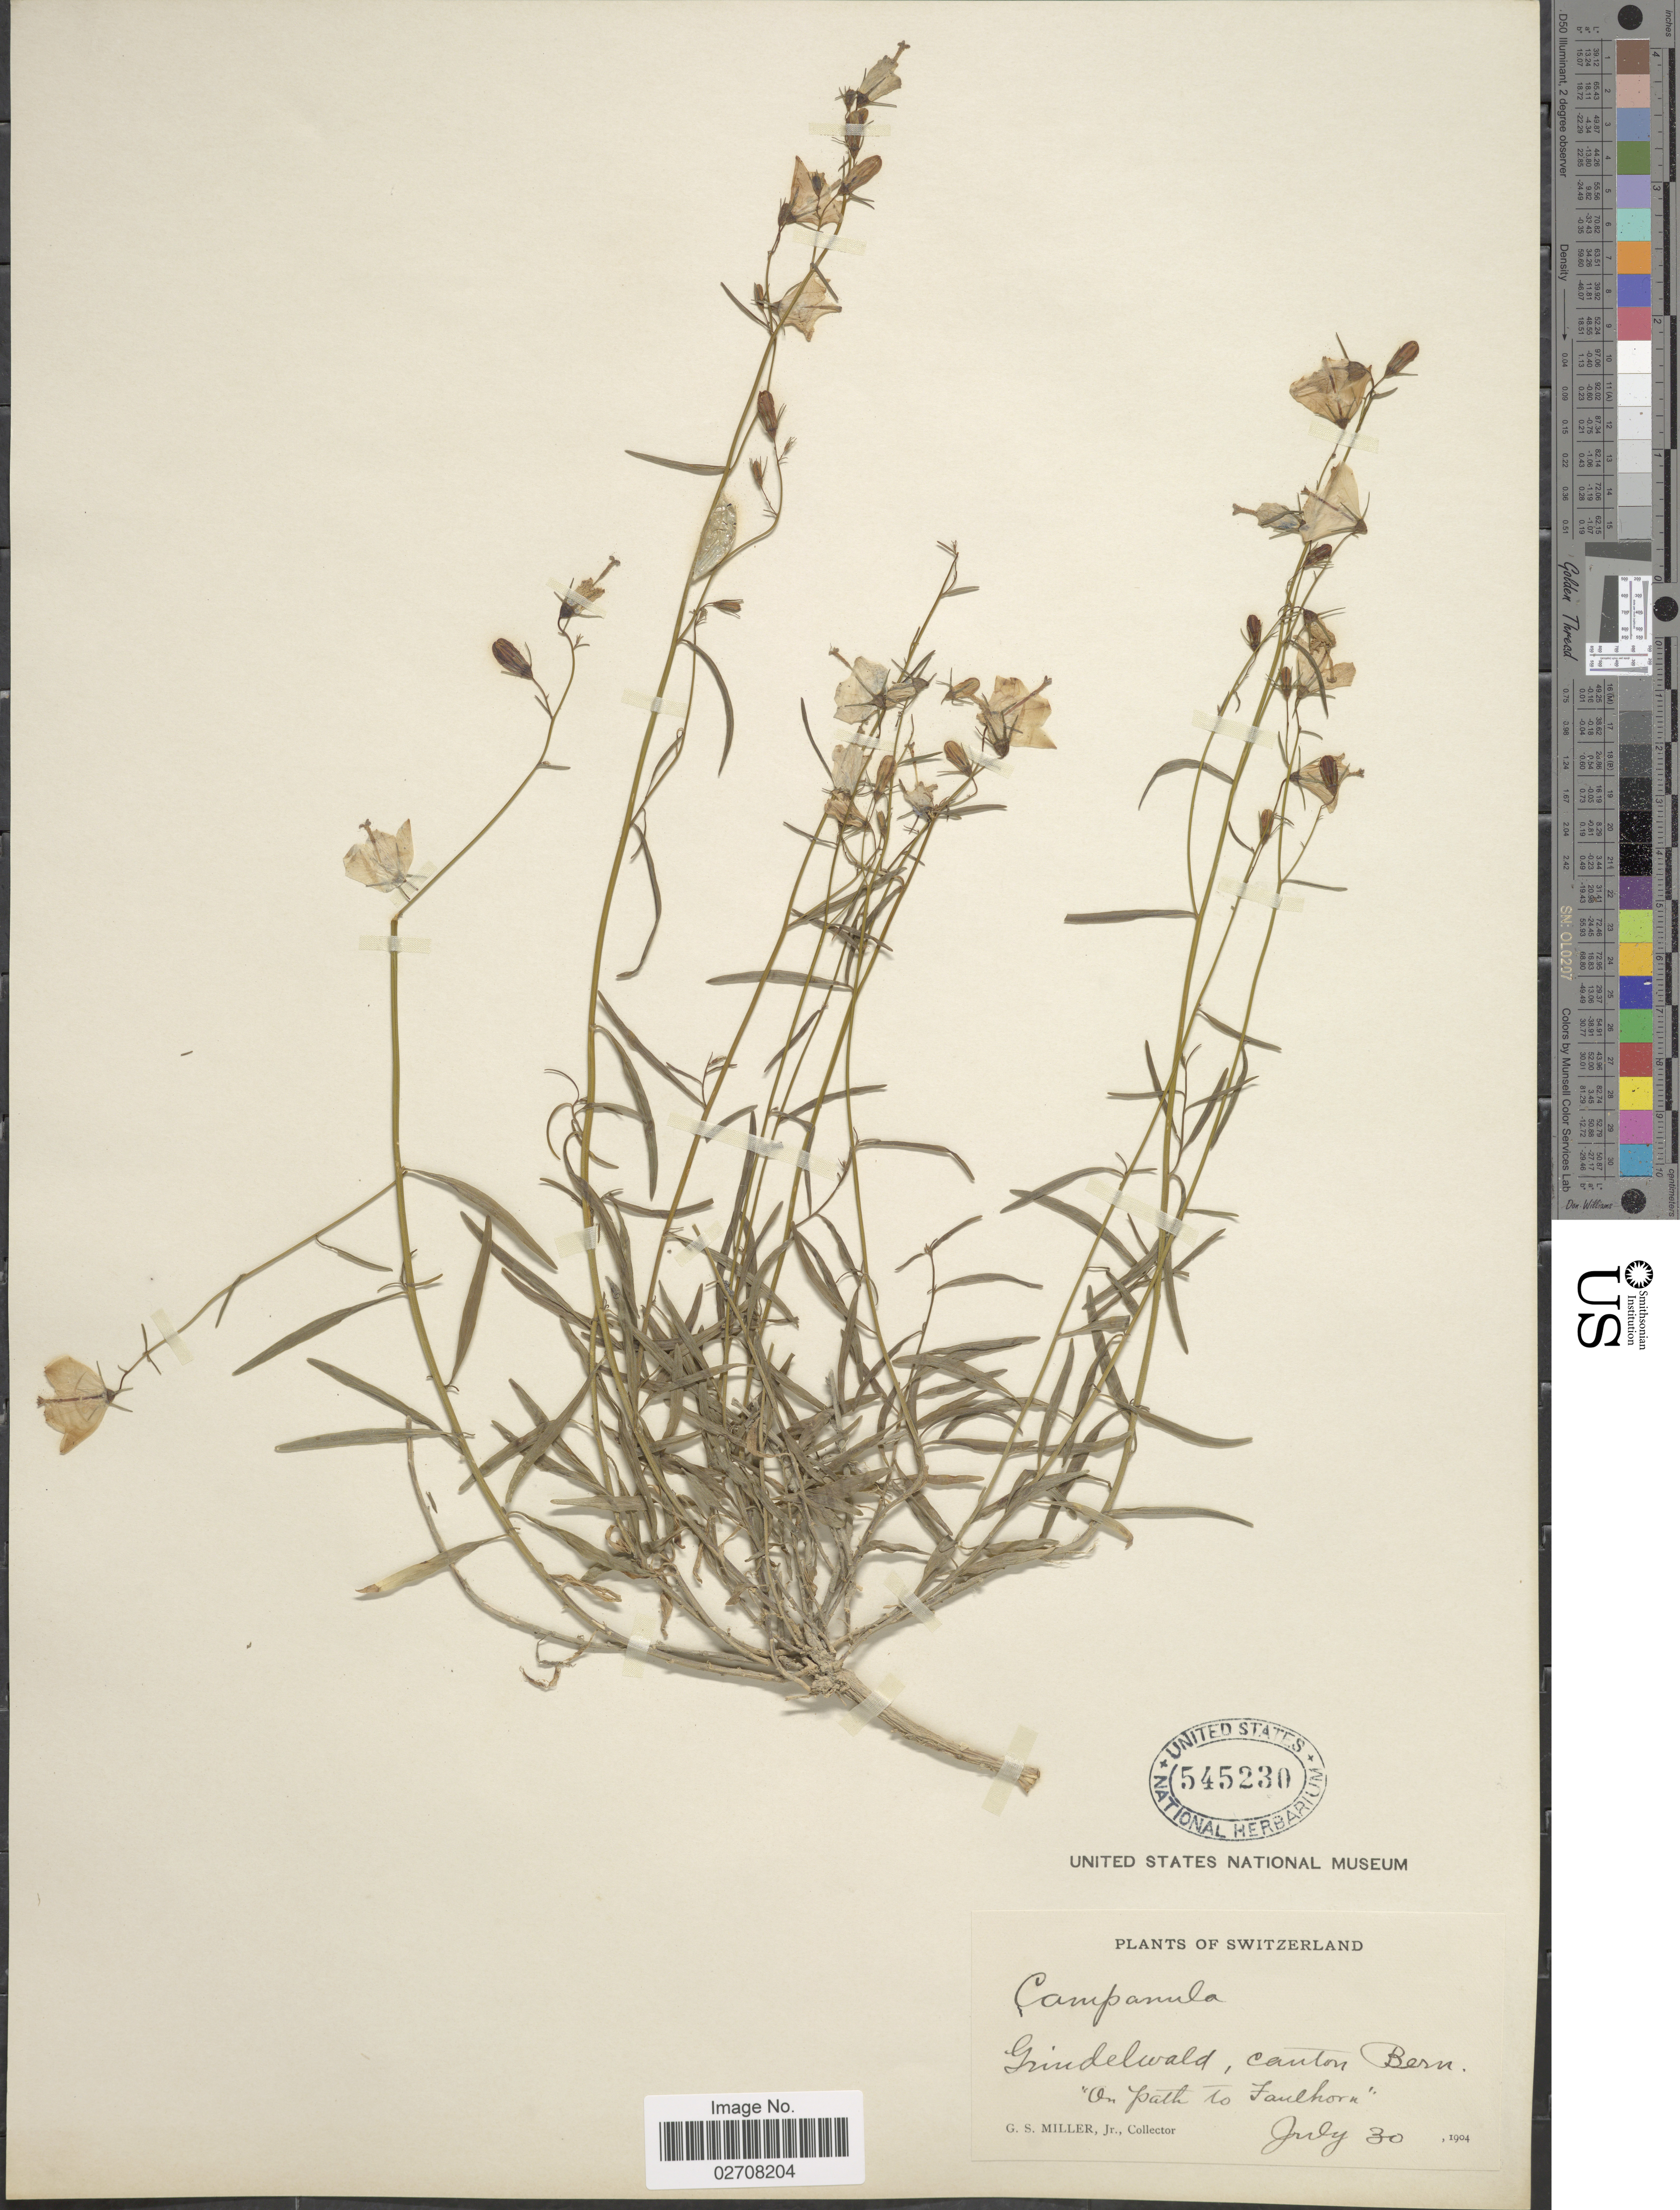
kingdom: Plantae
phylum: Tracheophyta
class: Magnoliopsida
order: Asterales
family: Campanulaceae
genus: Campanula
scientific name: Campanula sp.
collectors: G. S. Miller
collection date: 1904-07-30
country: Switzerland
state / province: Bern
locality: Grindelwald, canton Bern. "On path to Faulhorn".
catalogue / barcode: US 545230